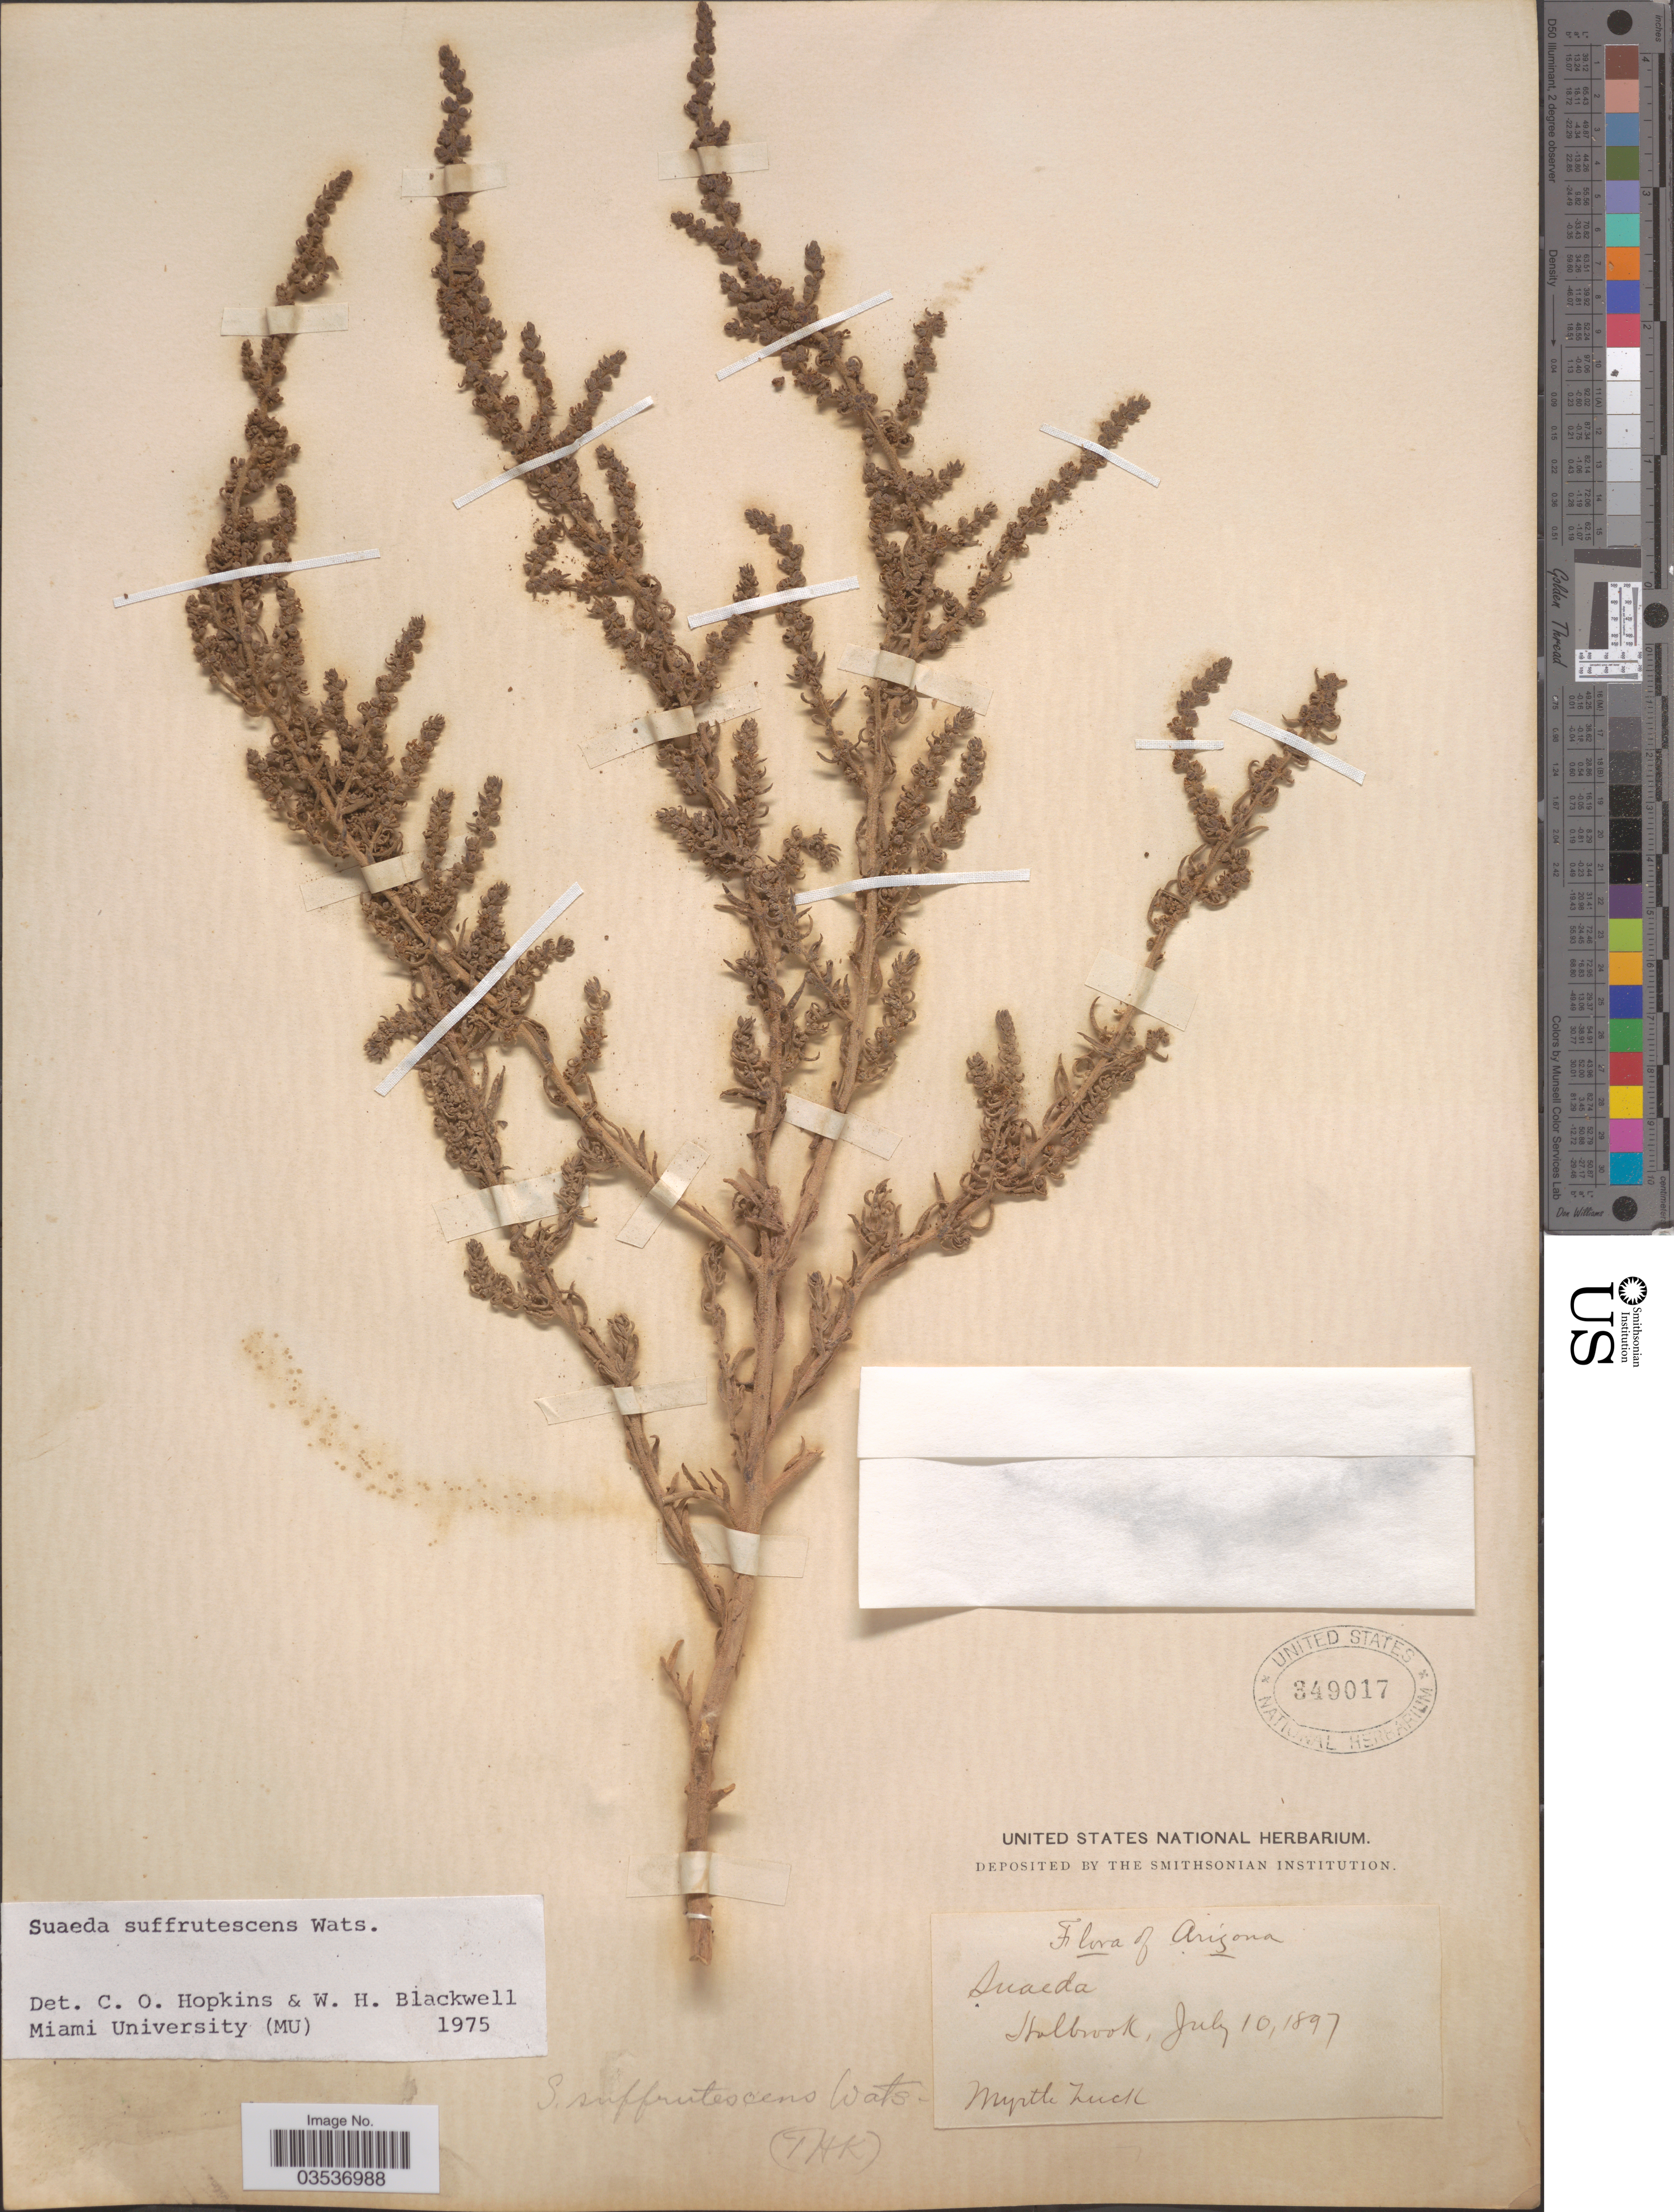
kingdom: Plantae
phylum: Tracheophyta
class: Magnoliopsida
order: Caryophyllales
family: Amaranthaceae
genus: Suaeda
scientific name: Suaeda suffrutescens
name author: S. Watson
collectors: M. Zuck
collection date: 1897-07-10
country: United States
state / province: Arizona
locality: Holbrook.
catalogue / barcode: US 349017